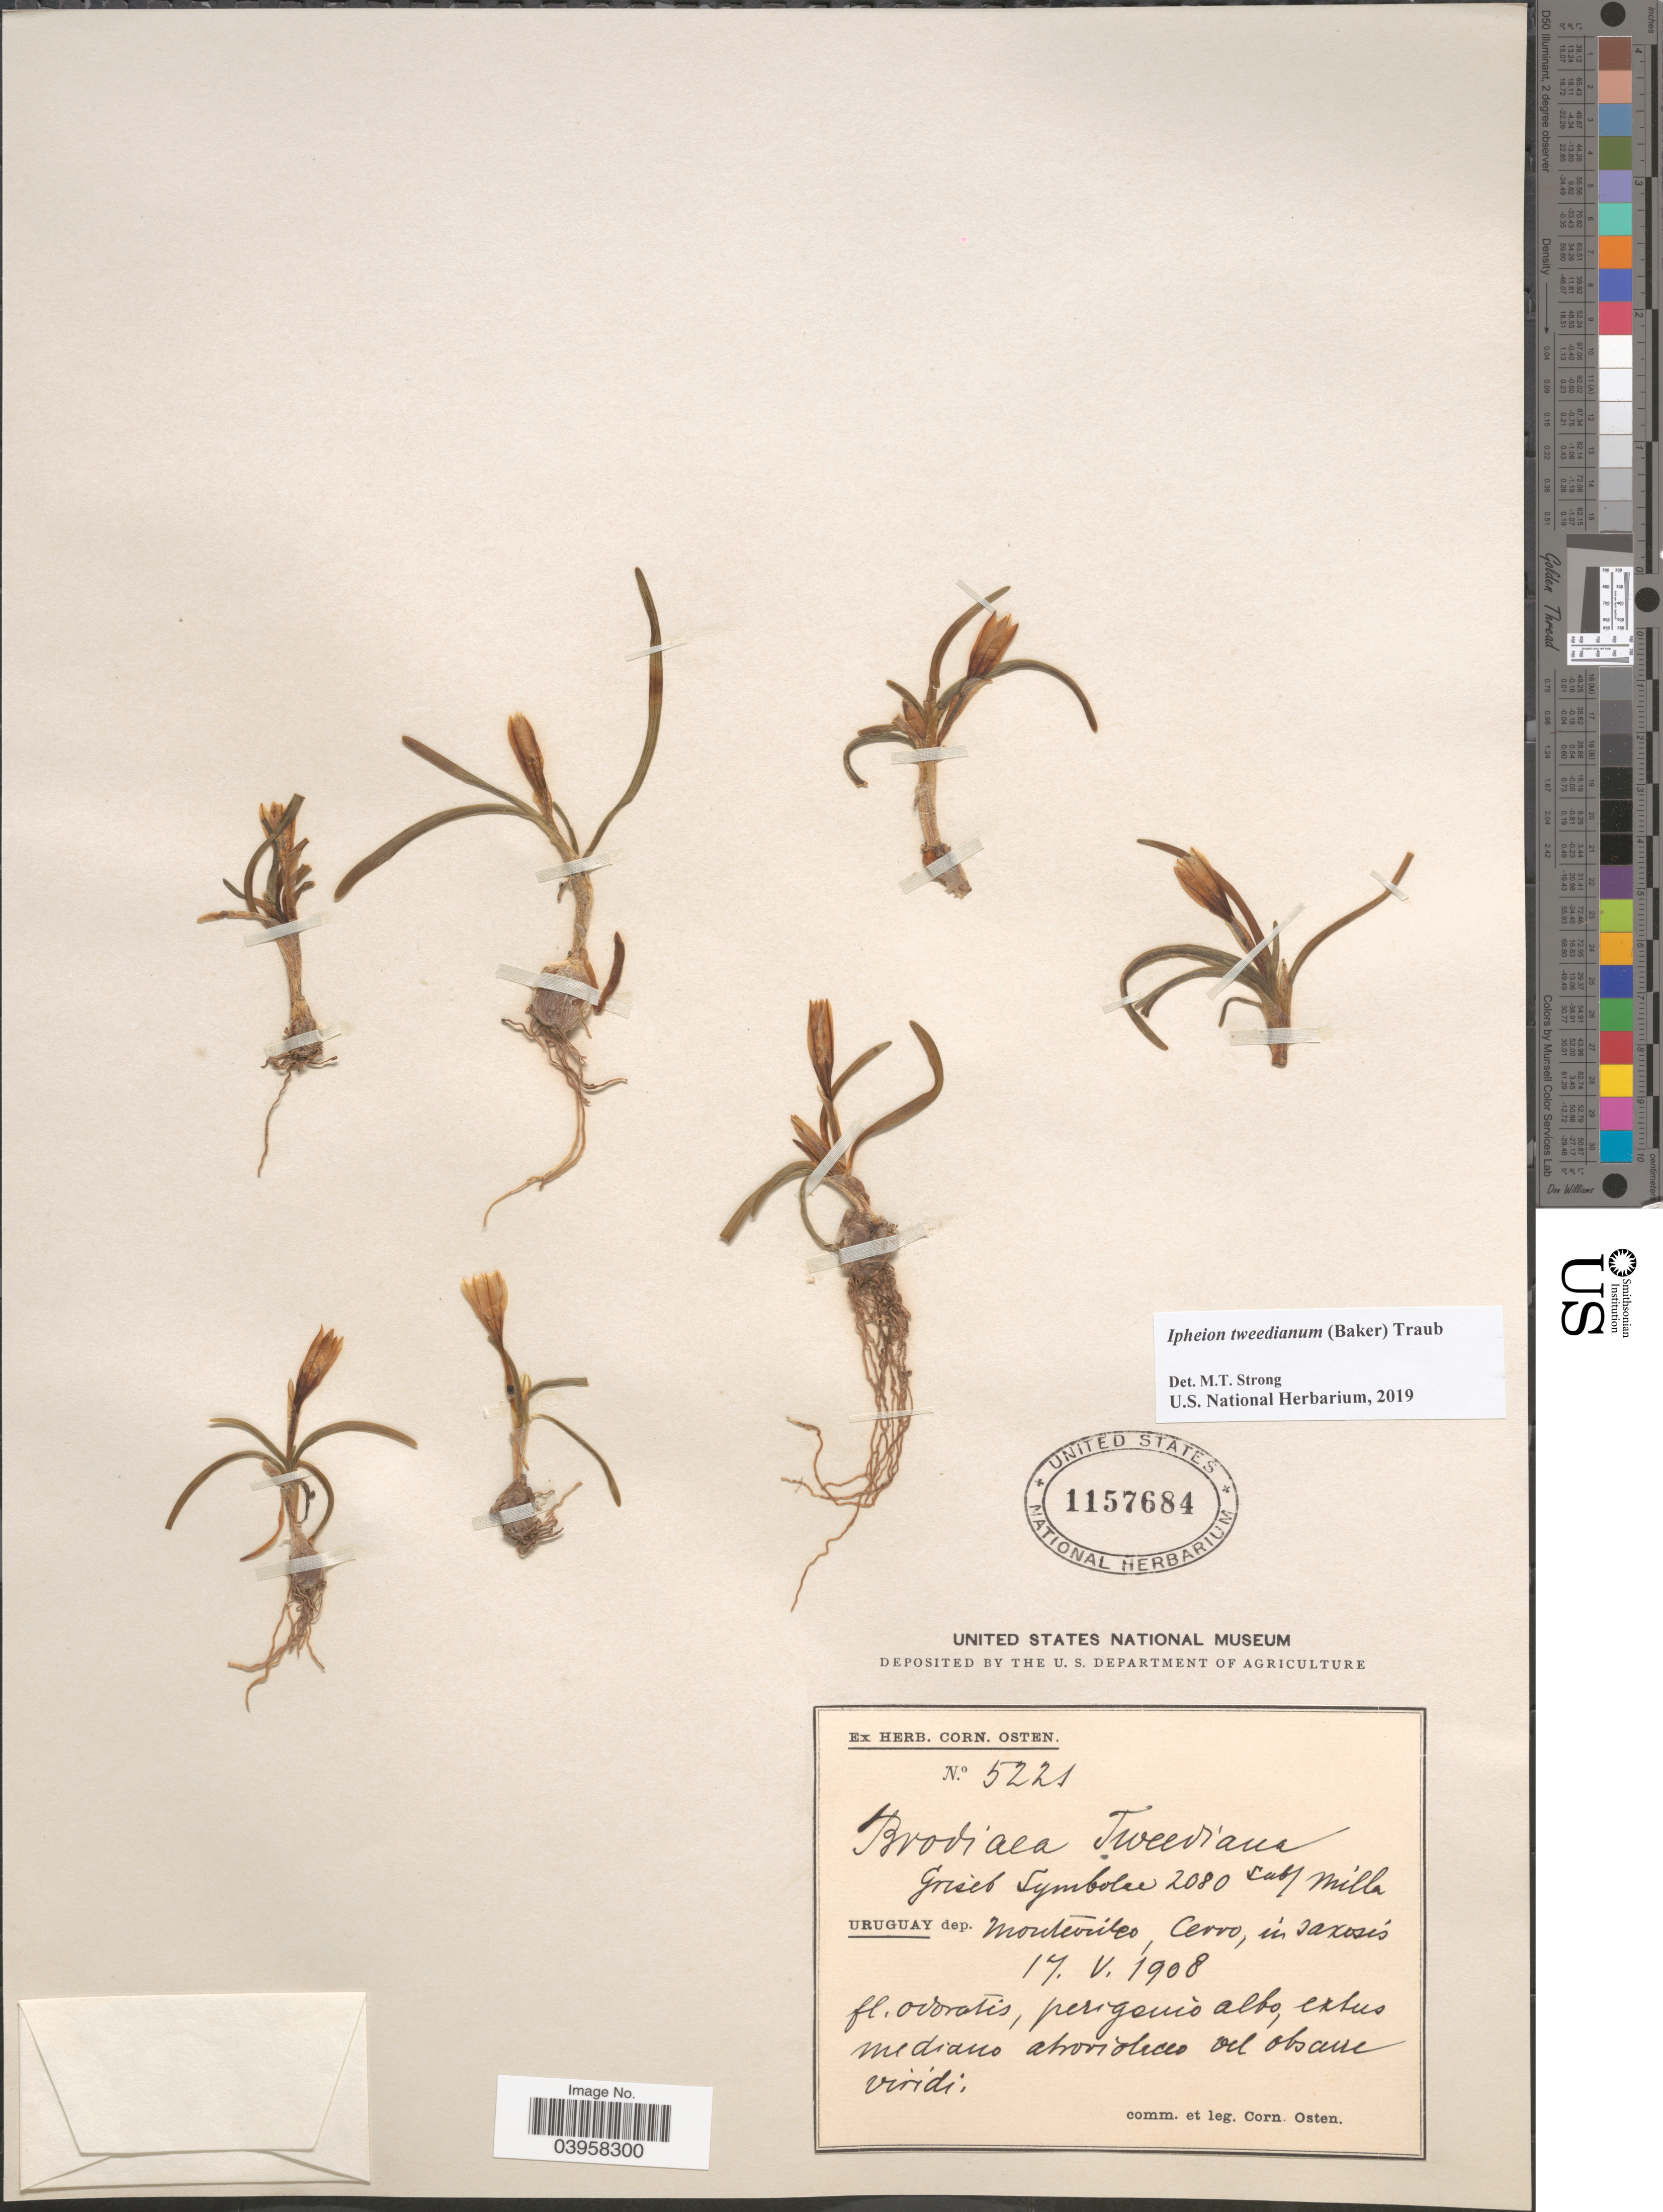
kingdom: Plantae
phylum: Tracheophyta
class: Liliopsida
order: Asparagales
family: Amaryllidaceae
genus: Ipheion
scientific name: Ipheion tweedieanum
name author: (Baker) Traub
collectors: C. Osten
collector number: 5221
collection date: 1908-05-17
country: Uruguay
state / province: Montevideo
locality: Dep Montevideo, cerro, in saxosis.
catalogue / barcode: US 1157684